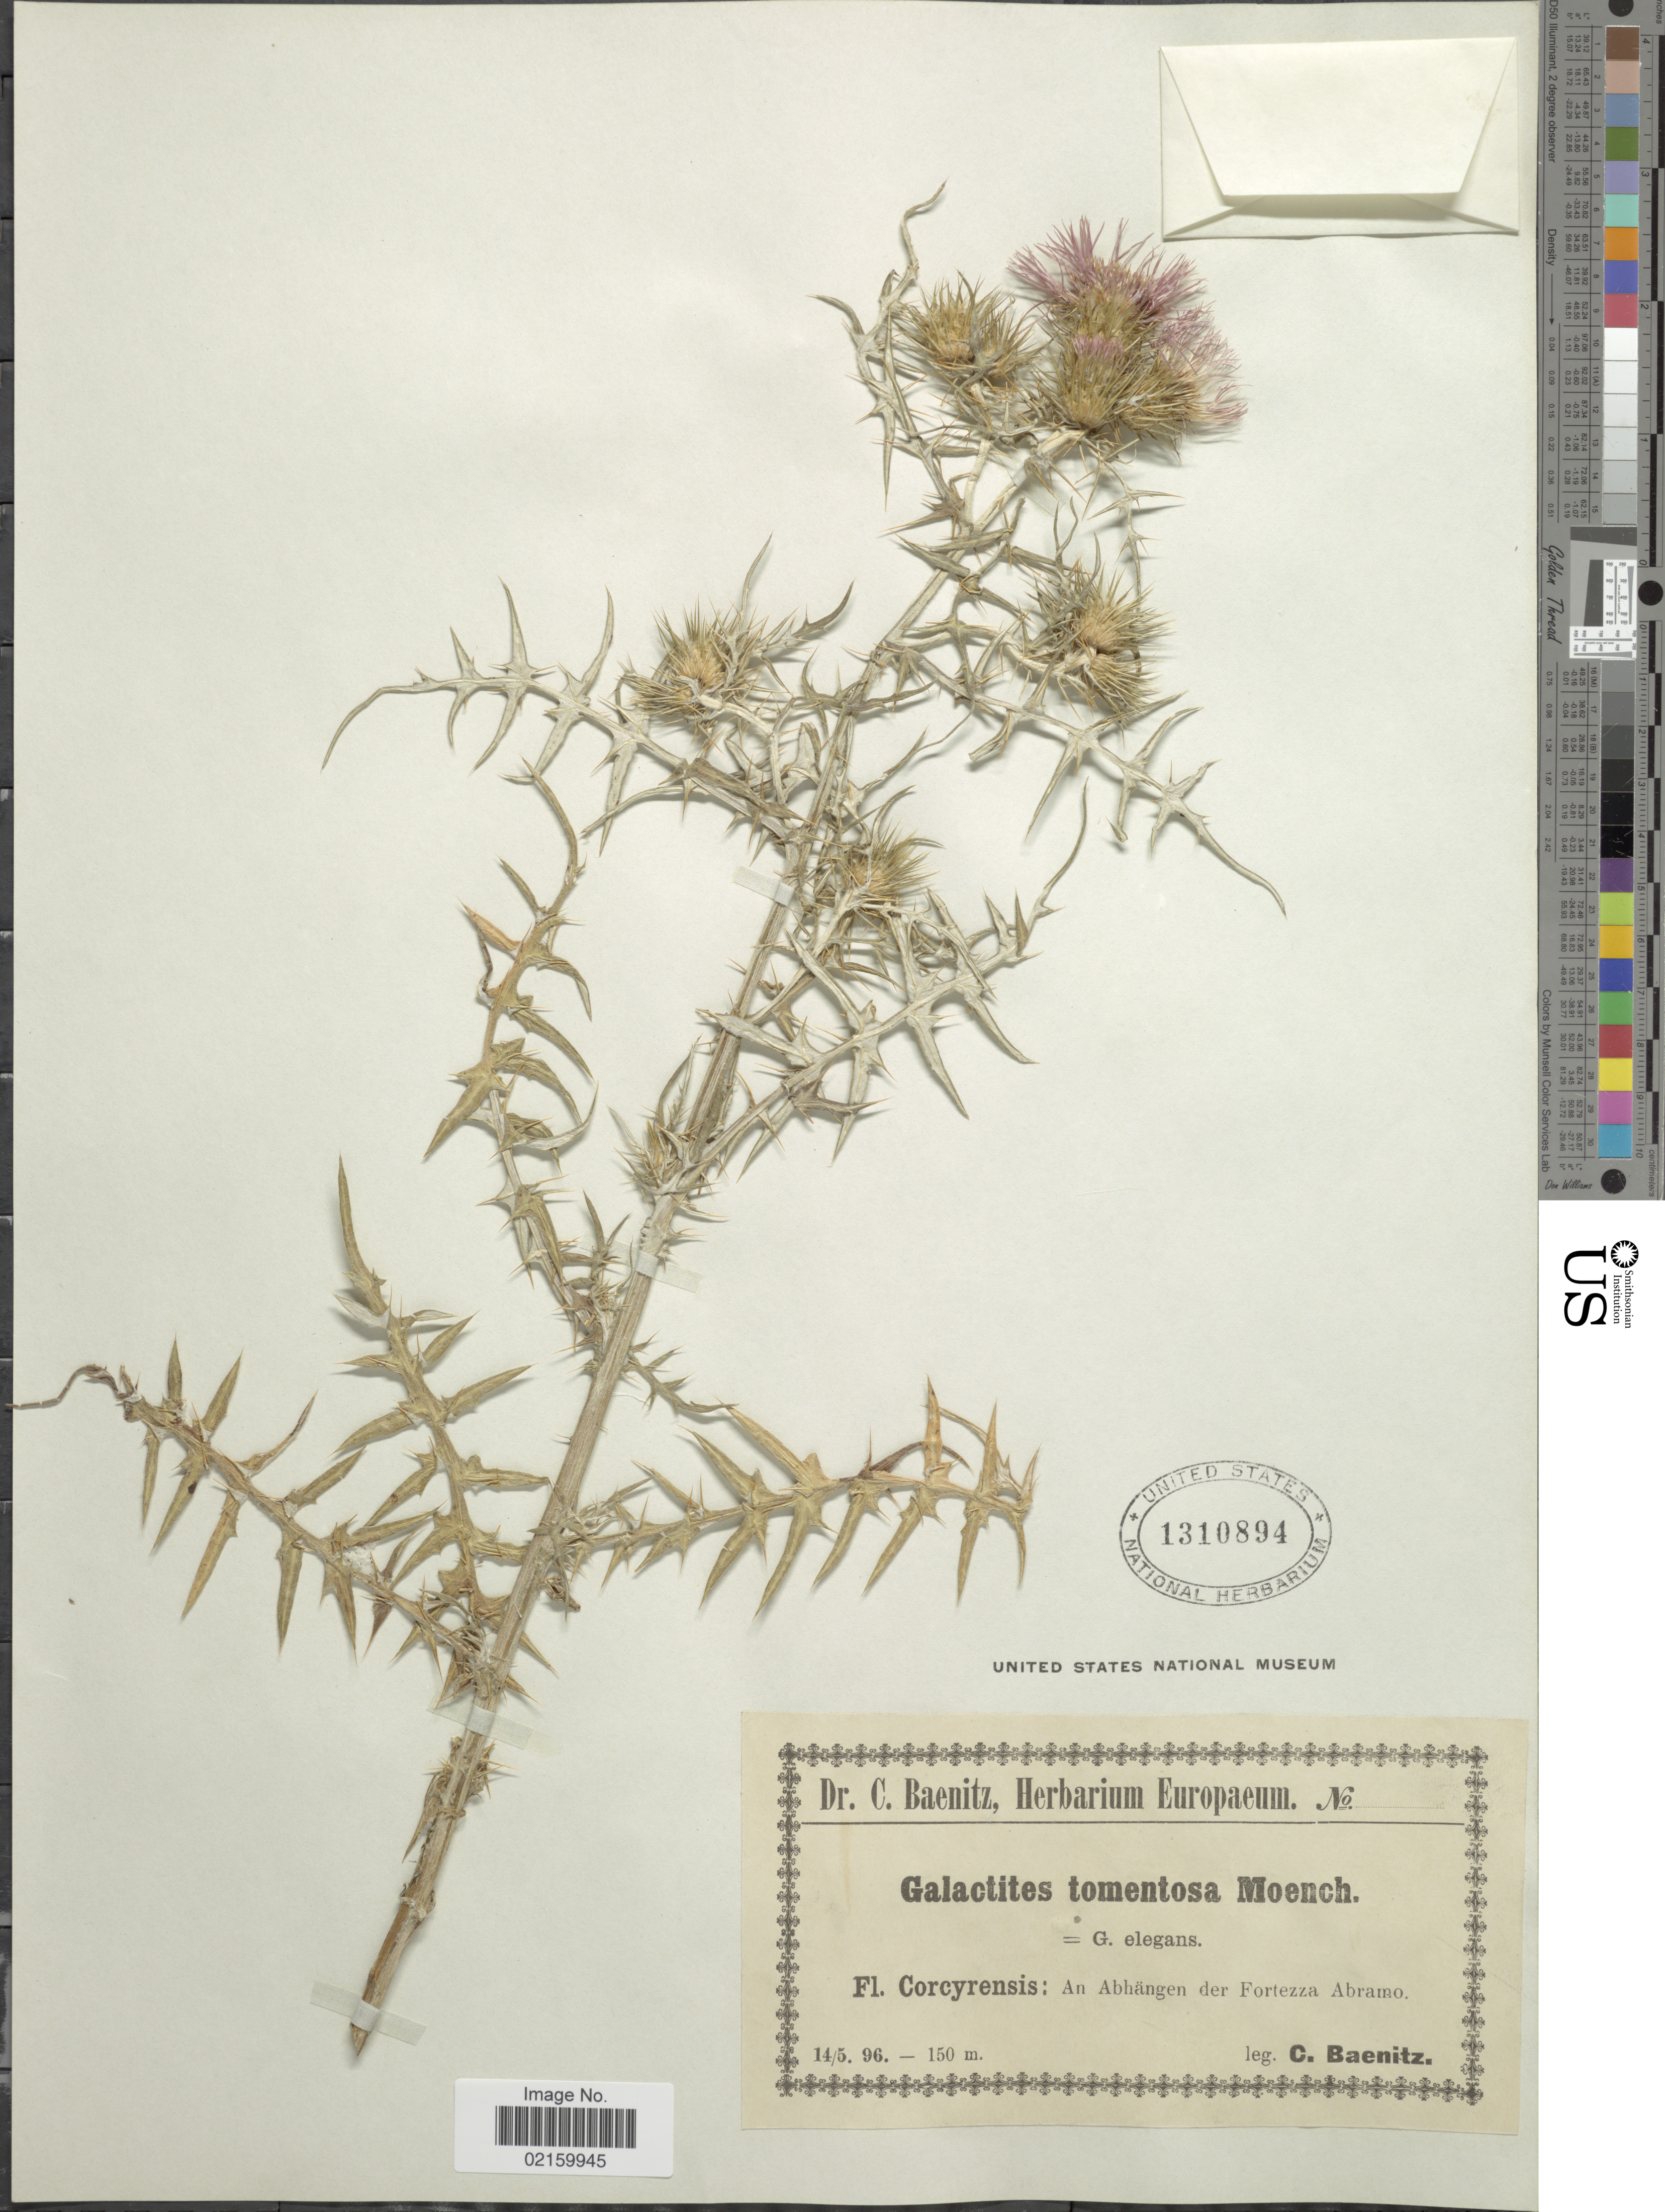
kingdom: Plantae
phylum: Tracheophyta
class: Magnoliopsida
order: Asterales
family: Asteraceae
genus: Galactites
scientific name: Galactites tomentosa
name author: Moench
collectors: C. G. Baenitz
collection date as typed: Transcribed d/m/y: 14/5/96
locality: Fl. Corcyrensis: en Abhangen der Fortezza Abramo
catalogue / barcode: US 1310894